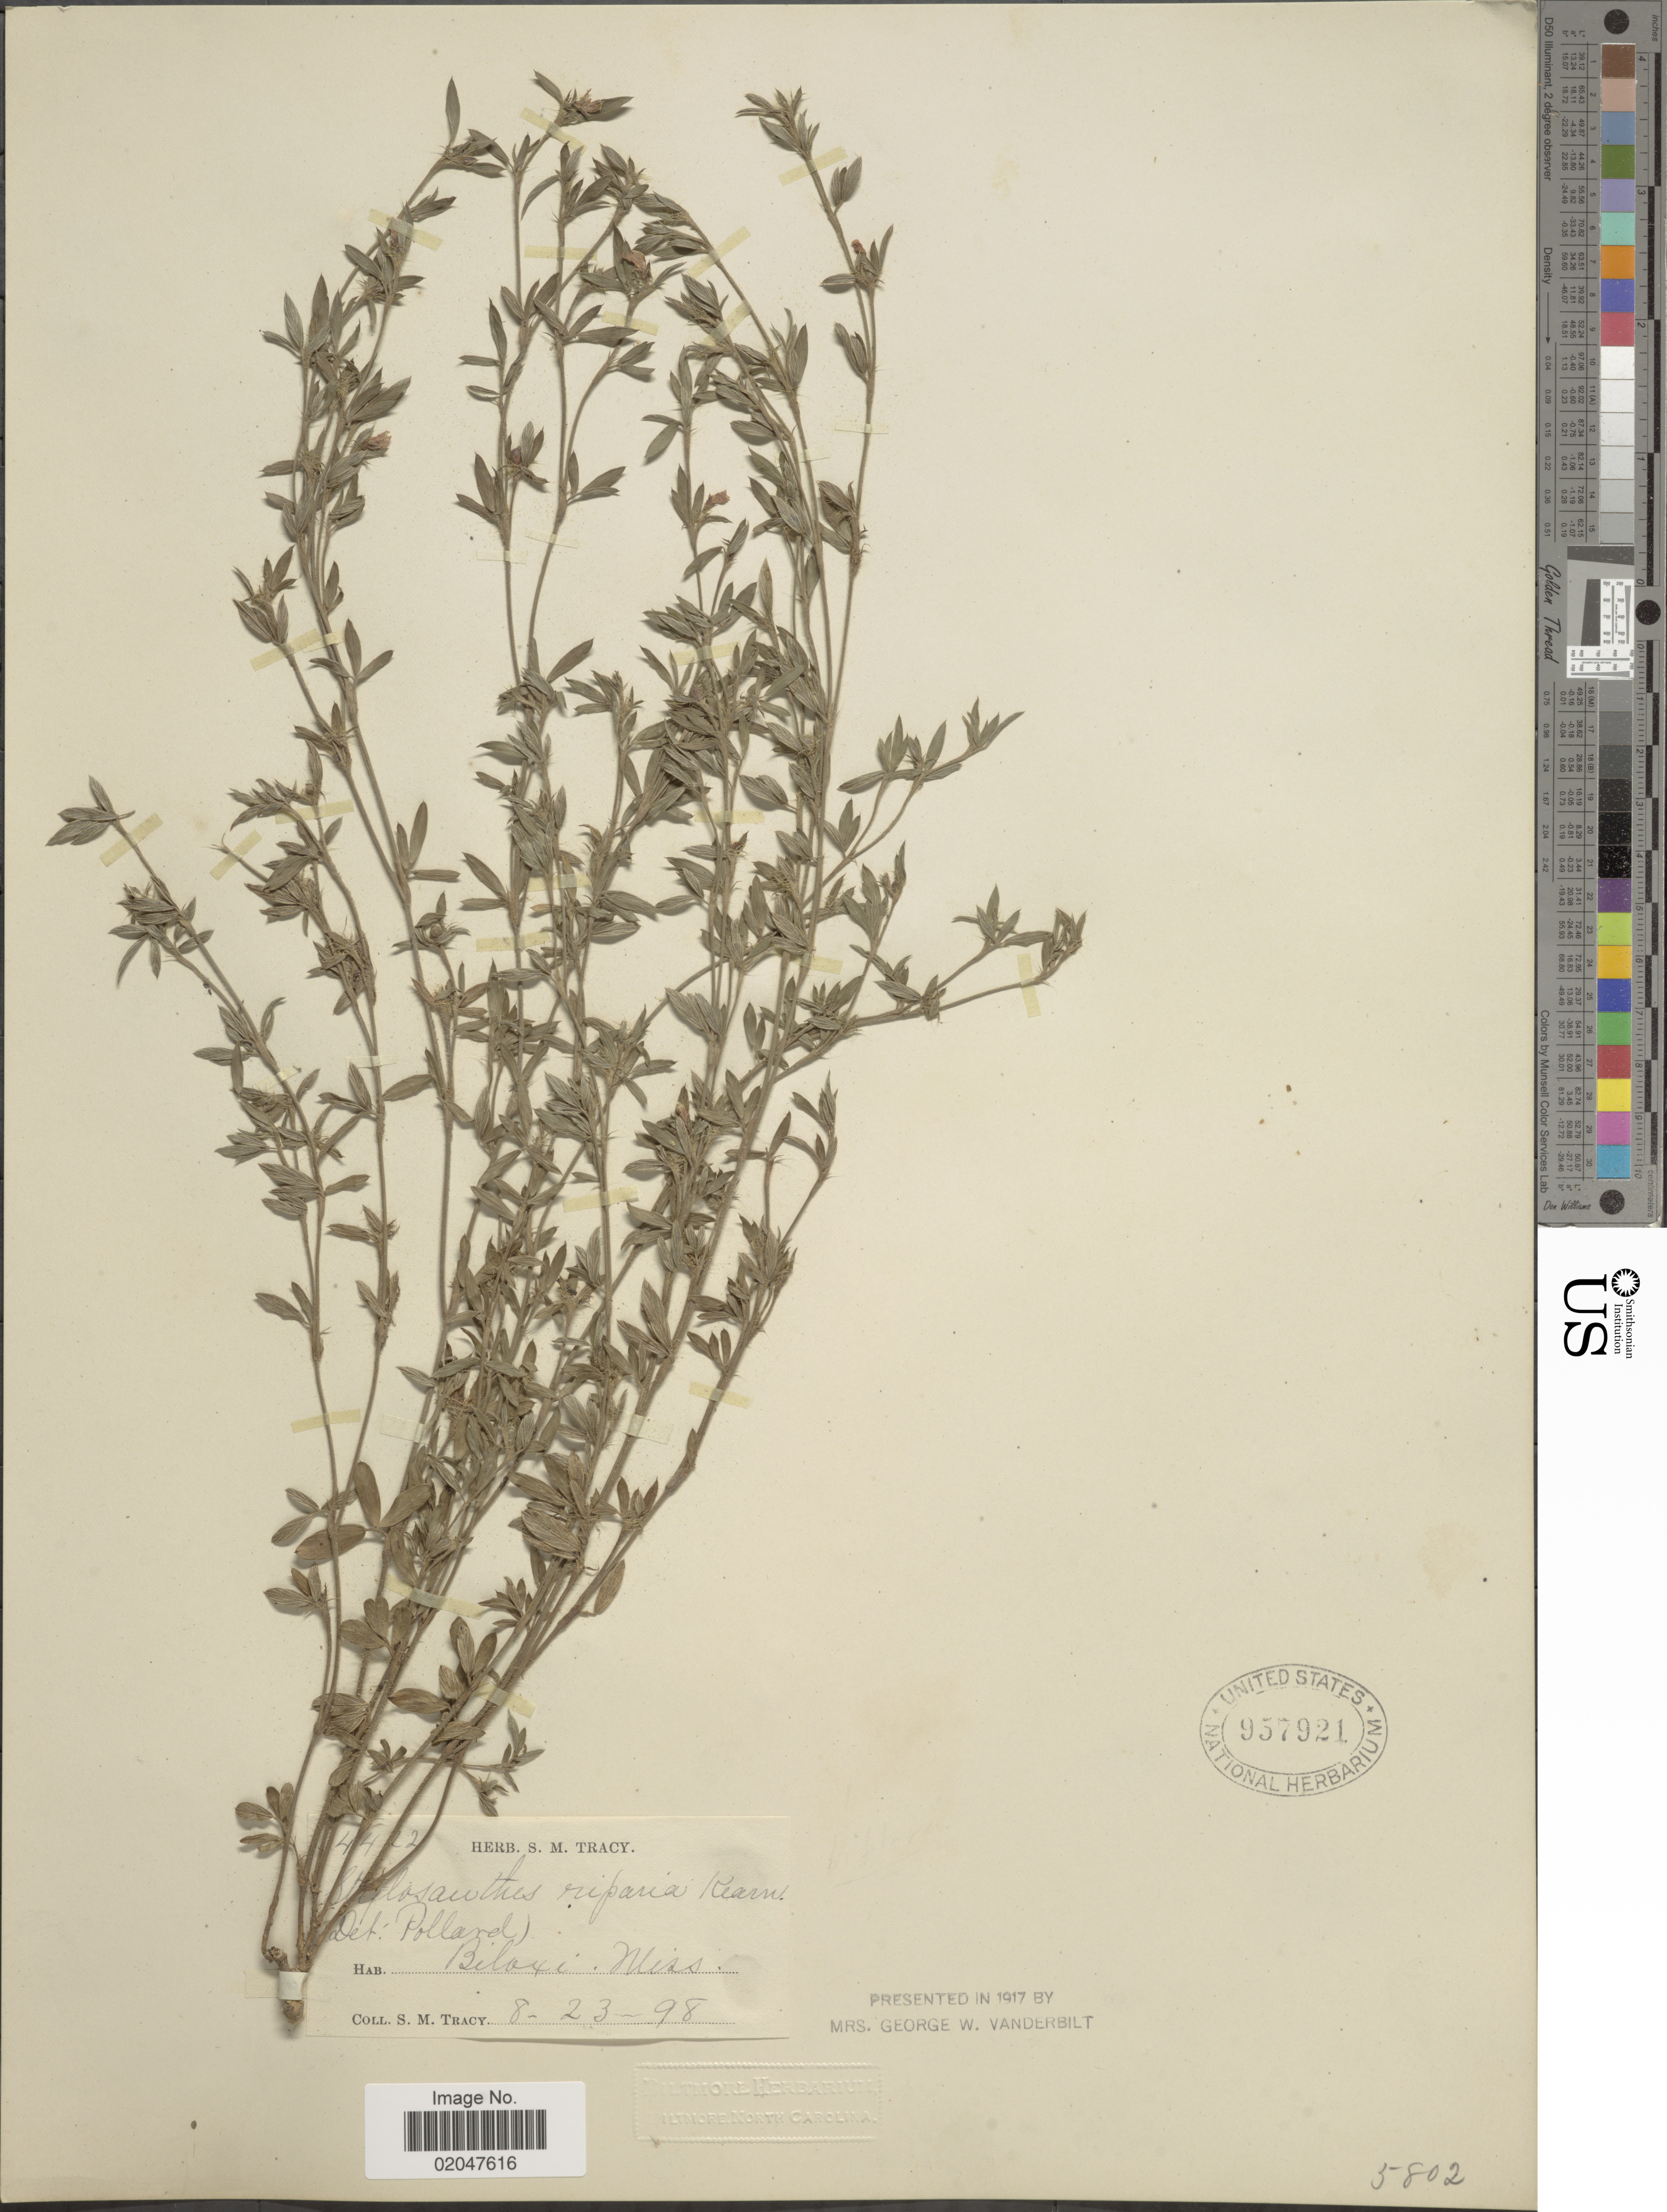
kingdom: Plantae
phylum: Tracheophyta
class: Magnoliopsida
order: Fabales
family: Fabaceae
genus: Stylosanthes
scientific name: Stylosanthes biflora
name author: (L.) Britton et al.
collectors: S. M. Tracy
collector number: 4422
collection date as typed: Transcribed d/m/y: 23/8/98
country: United States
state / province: Mississippi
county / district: Harrison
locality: Biloxi, Miss.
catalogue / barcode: US 957921